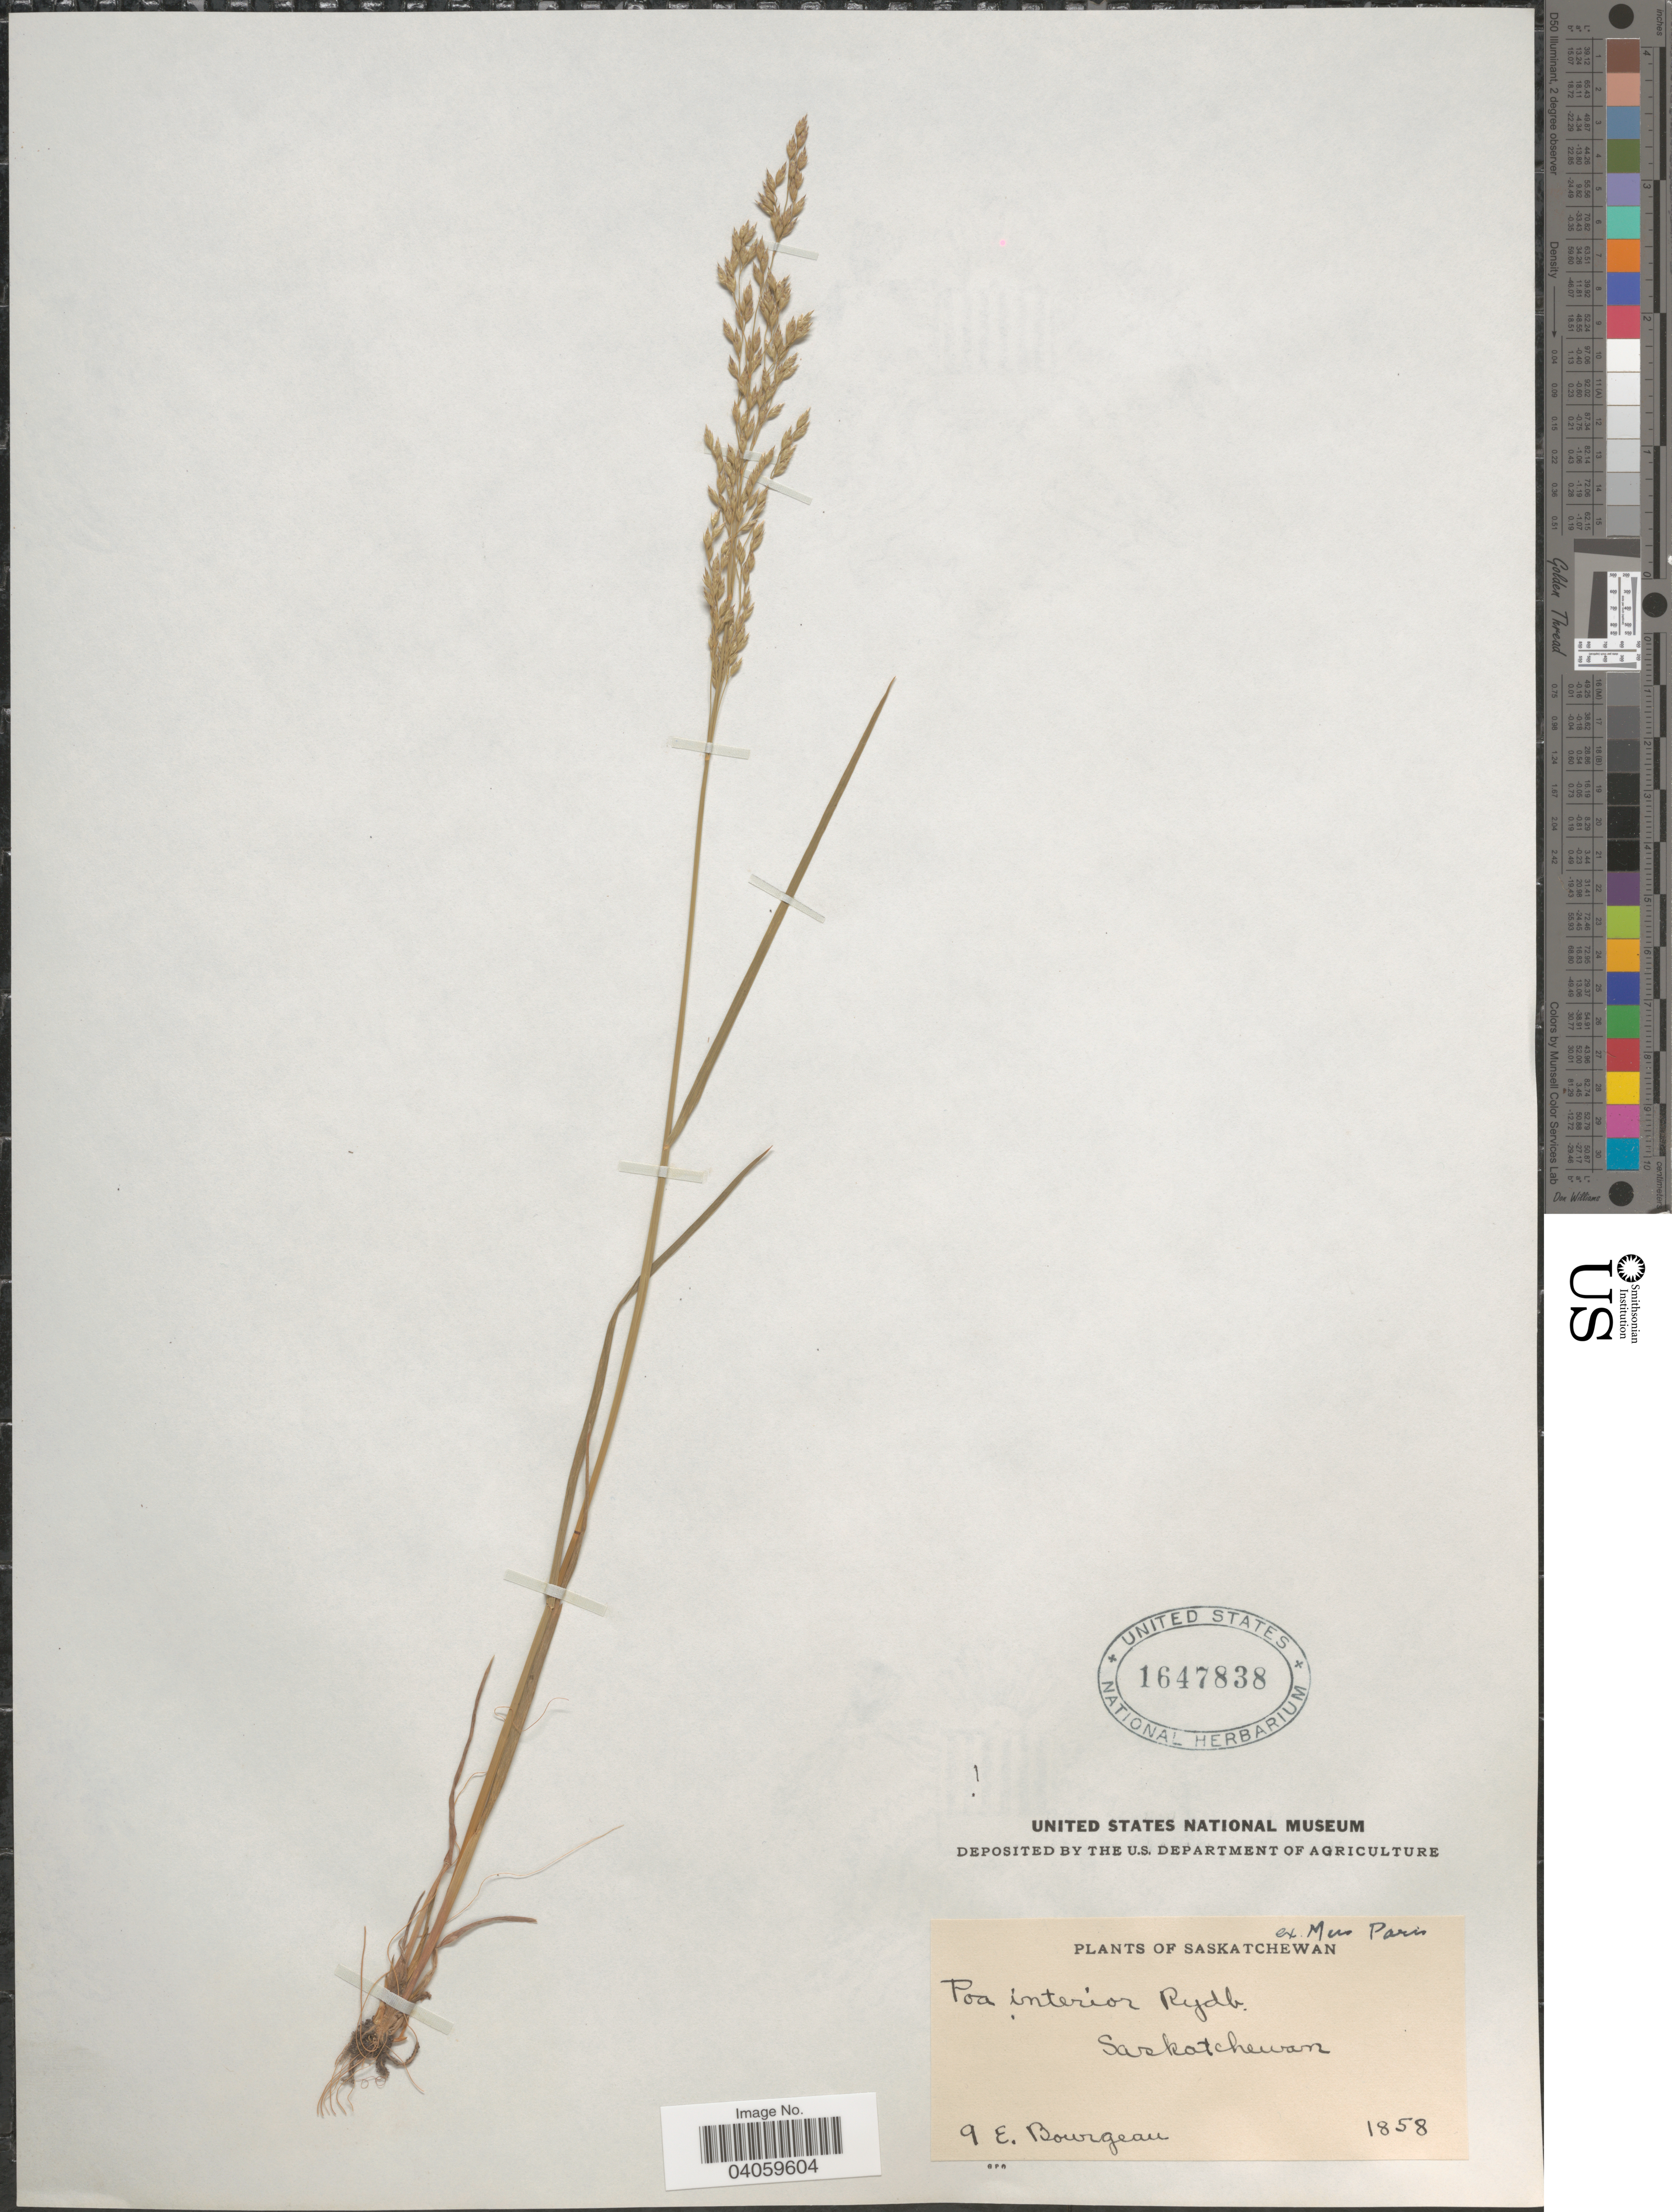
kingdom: Plantae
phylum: Tracheophyta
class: Liliopsida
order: Poales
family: Poaceae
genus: Poa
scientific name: Poa interior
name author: Rydb.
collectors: E. Bourgeau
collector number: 9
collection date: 1858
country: Canada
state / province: Saskatchewan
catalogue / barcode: US 1647838